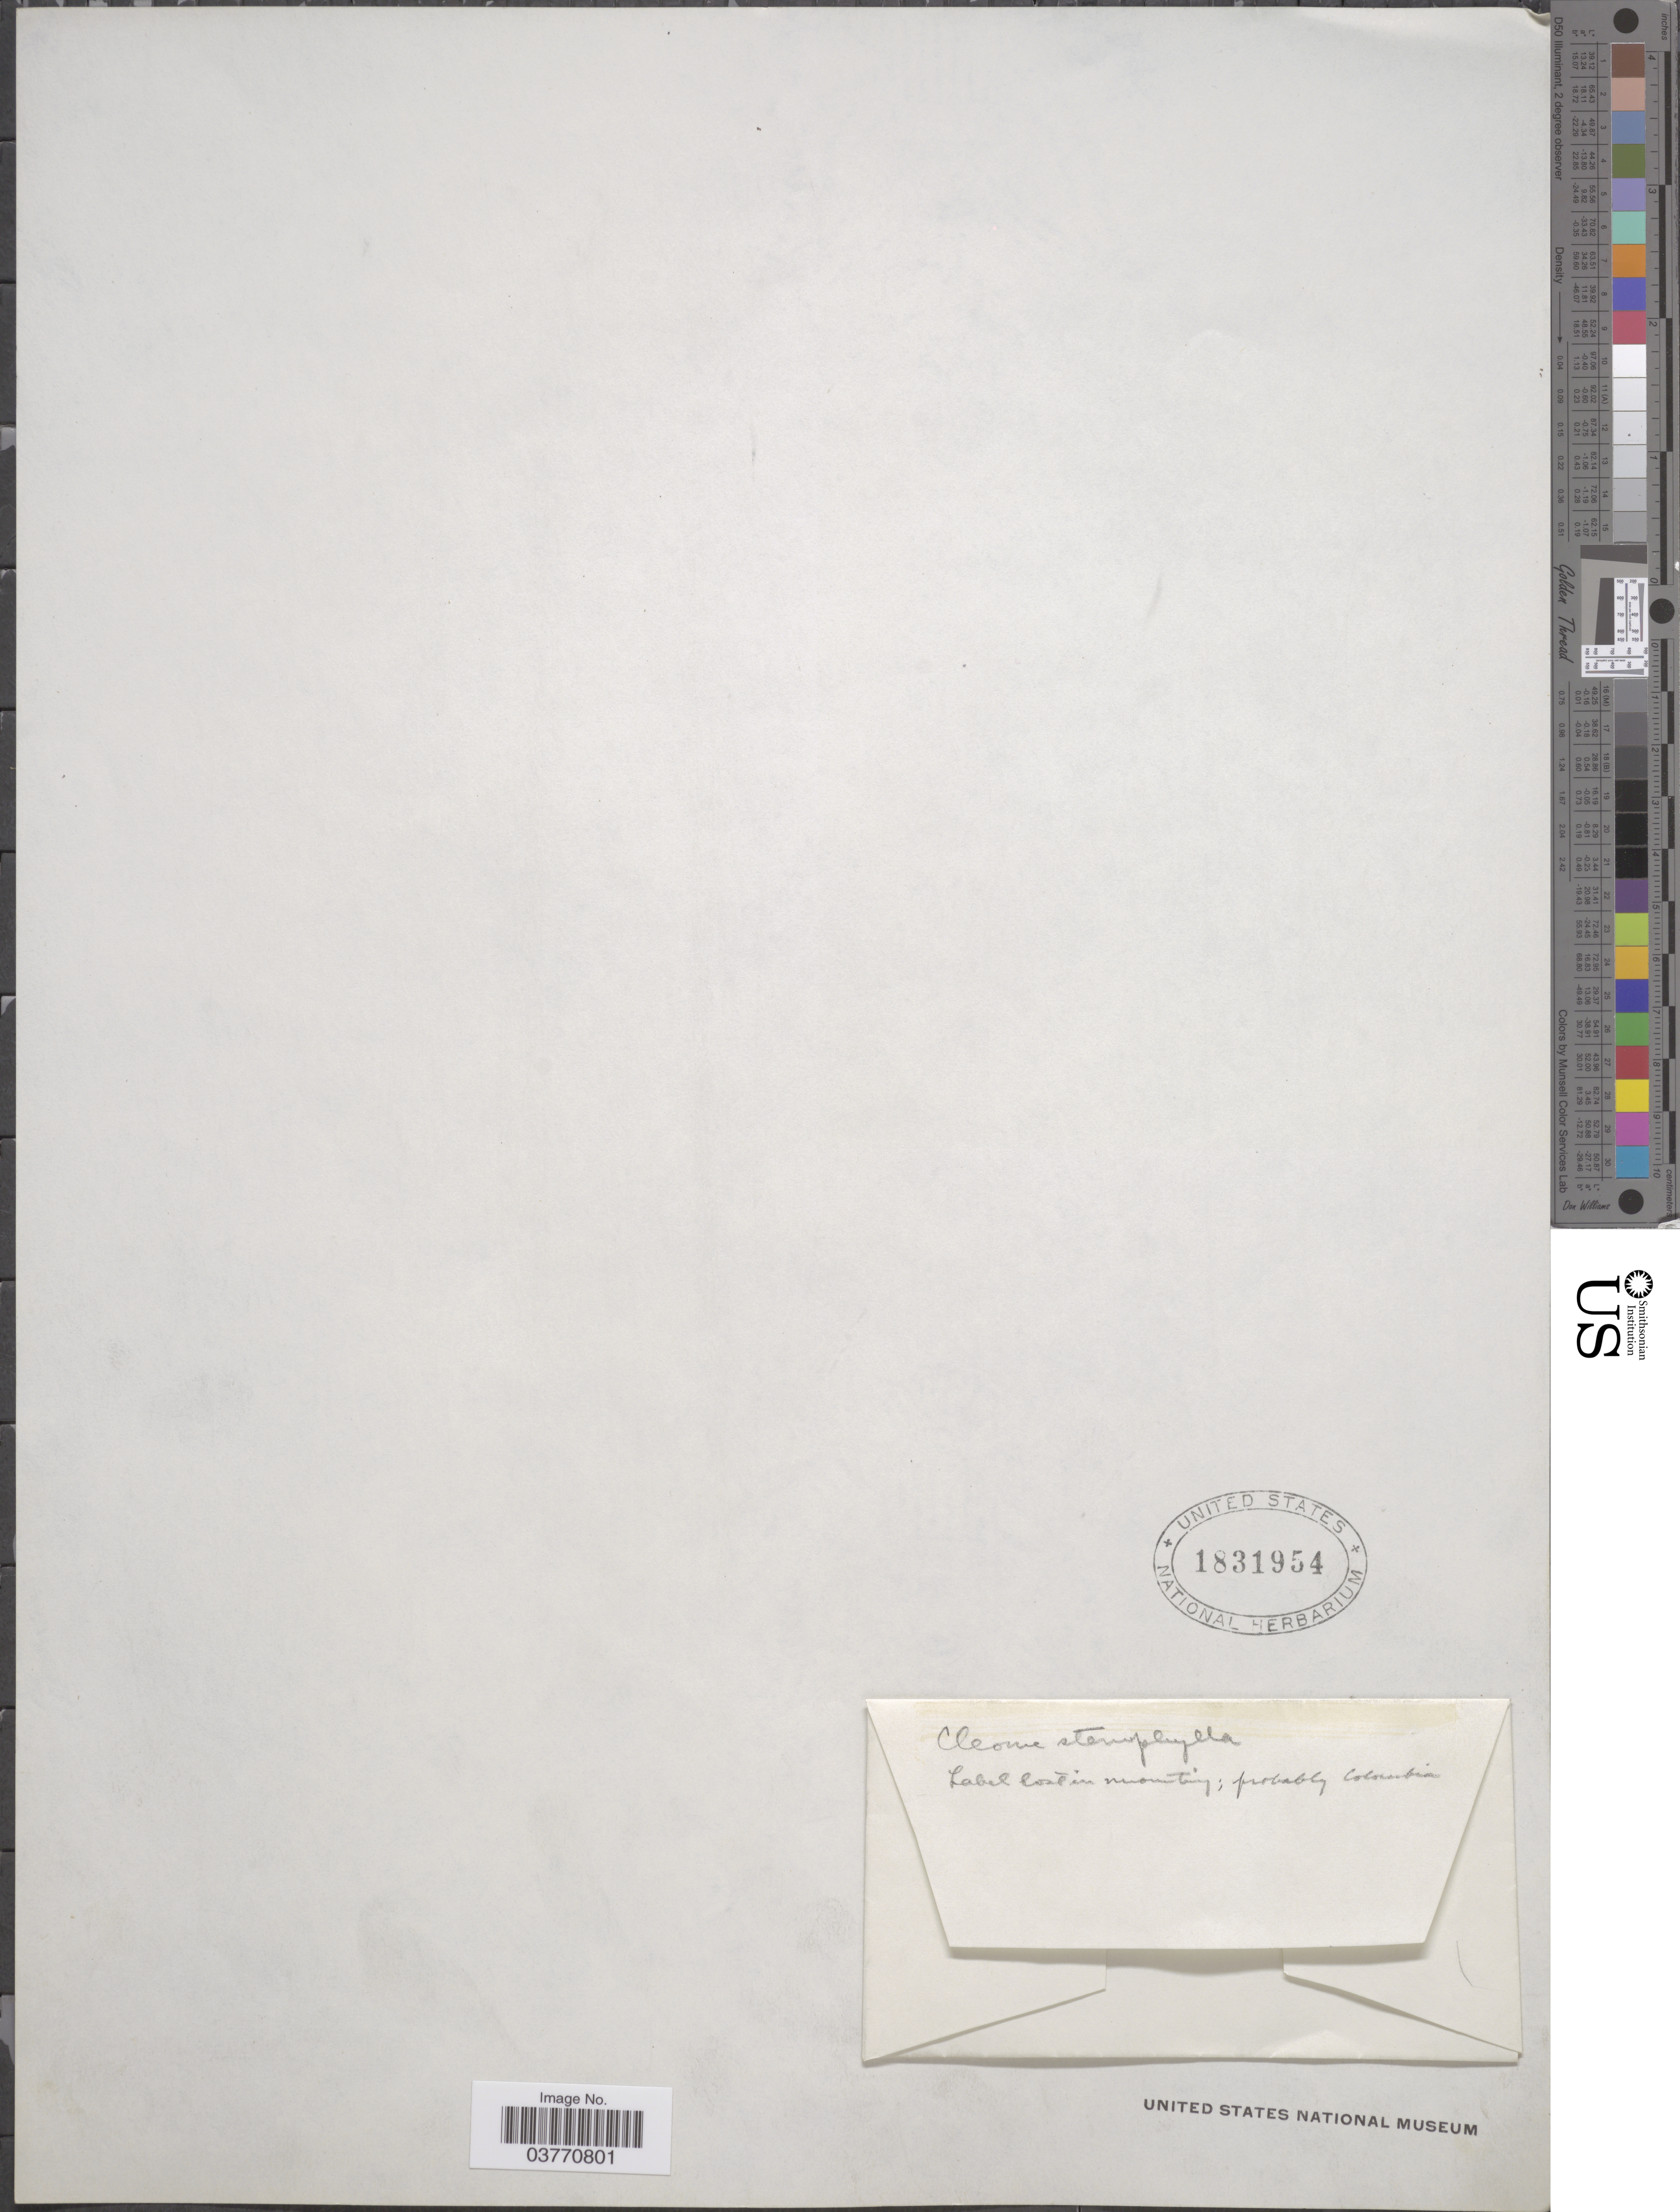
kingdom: Plantae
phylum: Tracheophyta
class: Magnoliopsida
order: Brassicales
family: Cleomaceae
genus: Physostemon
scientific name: Physostemon stenophyllus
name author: (Klotzsch ex Urb.) Iltis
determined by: Strong, M. T., (US), Smithsonian Institution - National Museum of Natural History (UNITED STATES)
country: Colombia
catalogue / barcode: US 1831954